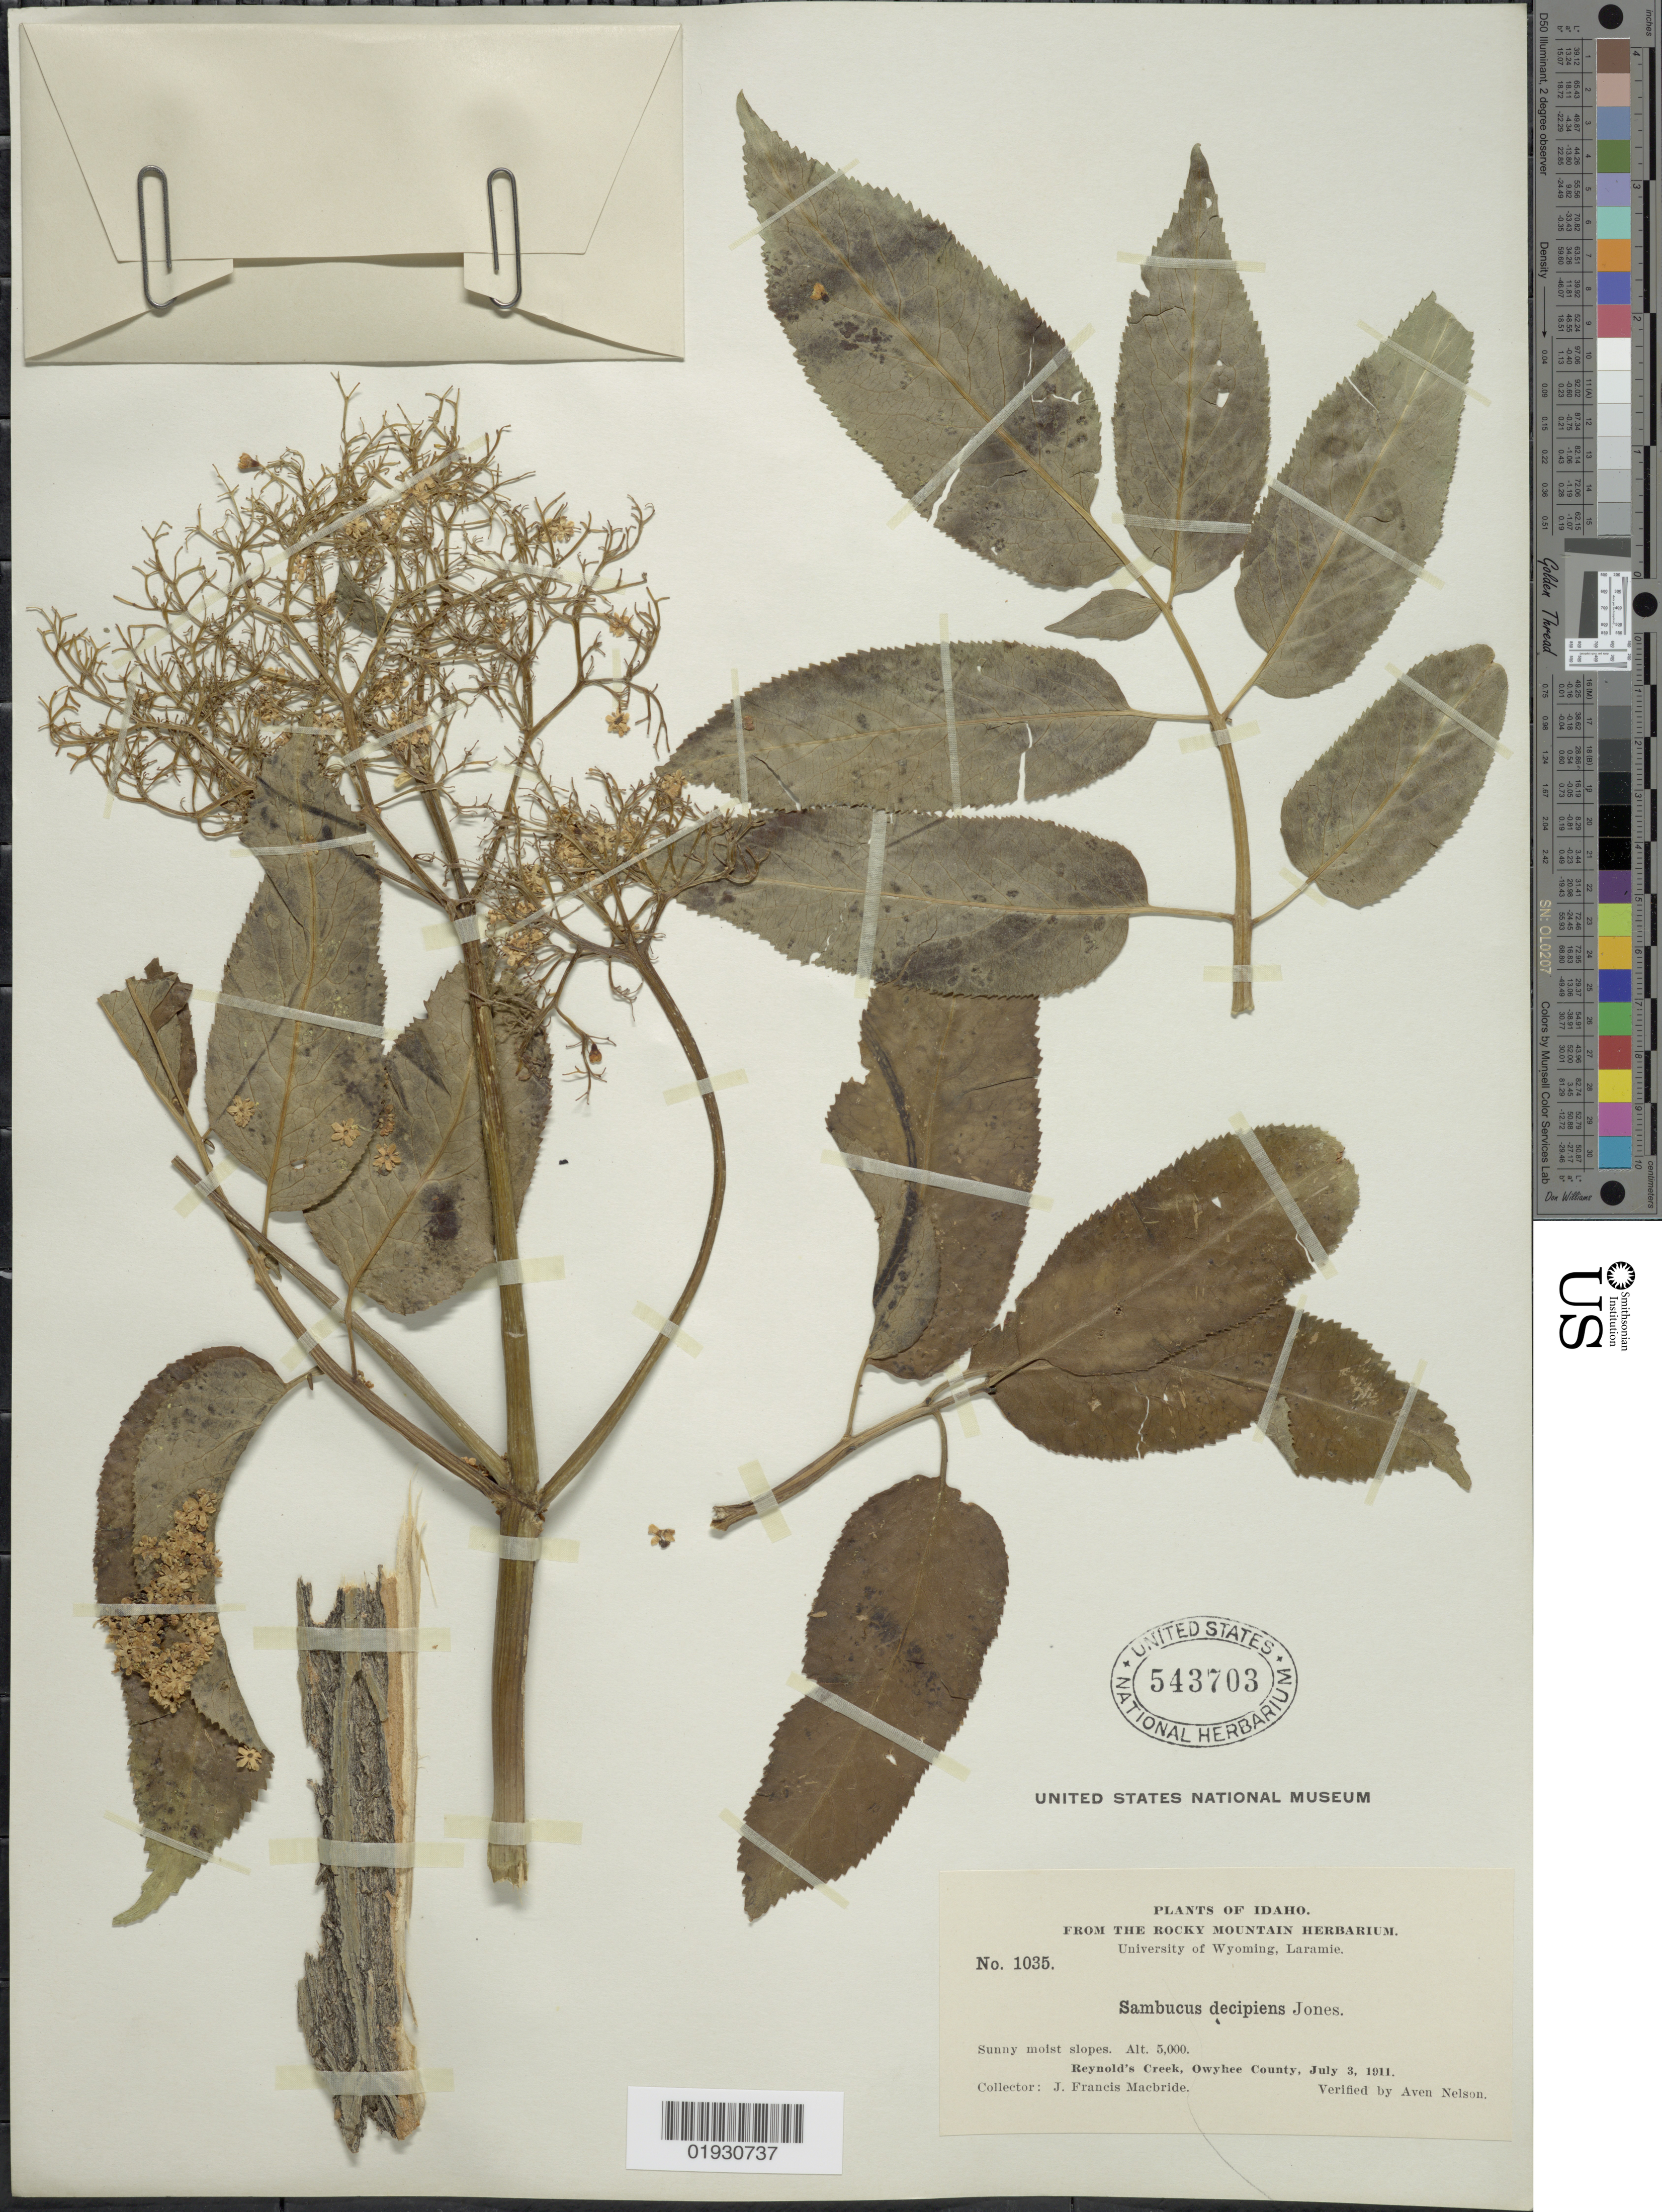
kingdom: Plantae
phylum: Tracheophyta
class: Magnoliopsida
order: Dipsacales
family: Viburnaceae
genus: Sambucus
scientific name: Sambucus cerulea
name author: Raf.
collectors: J. F. Macbride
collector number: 1035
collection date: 1911-07-03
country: United States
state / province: Idaho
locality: Reynold's Creek, Owyhee County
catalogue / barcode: US 543703